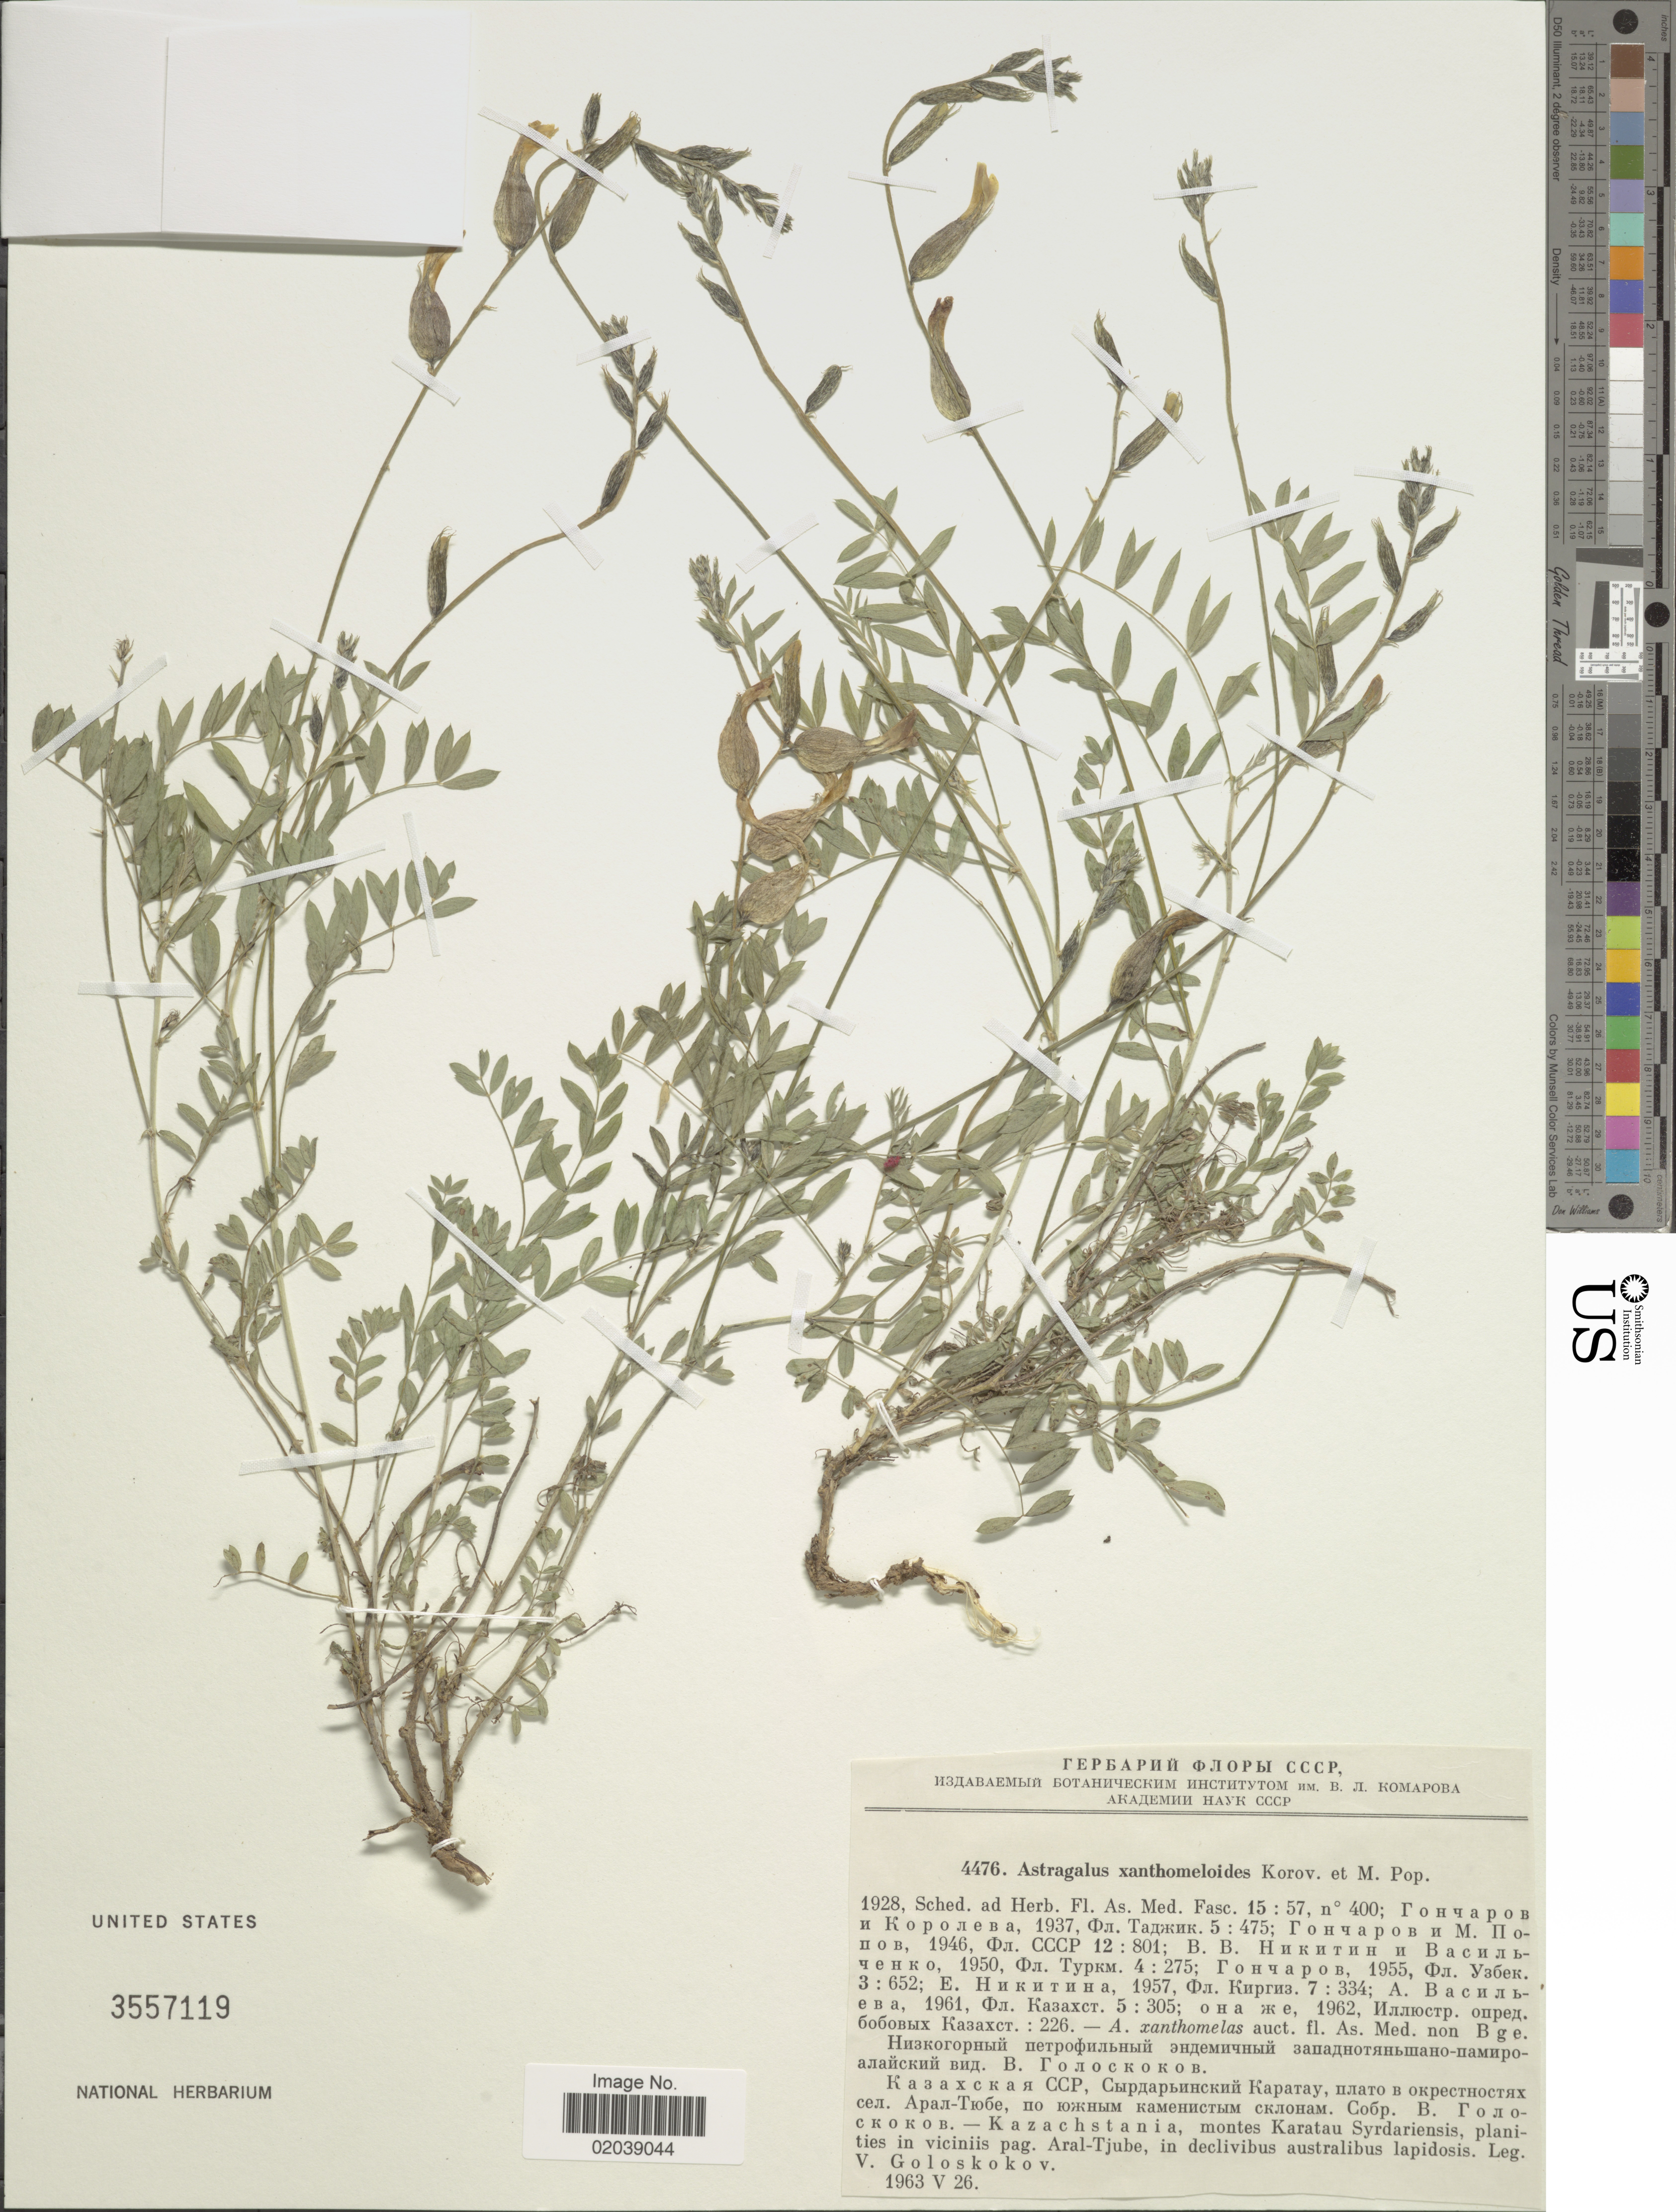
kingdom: Plantae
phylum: Tracheophyta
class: Magnoliopsida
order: Fabales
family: Fabaceae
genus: Astragalus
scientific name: Astragalus xanthomeloides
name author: Korovin & Popov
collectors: V. P. Goloskokov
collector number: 4476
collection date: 1963-05-26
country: Kazakhstan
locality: Kazachstania, montes Karatau Syrdariensis, planities in viciniis pag. Aral-Tjube, in declivibus australibus lapidosis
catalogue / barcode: US 3557119